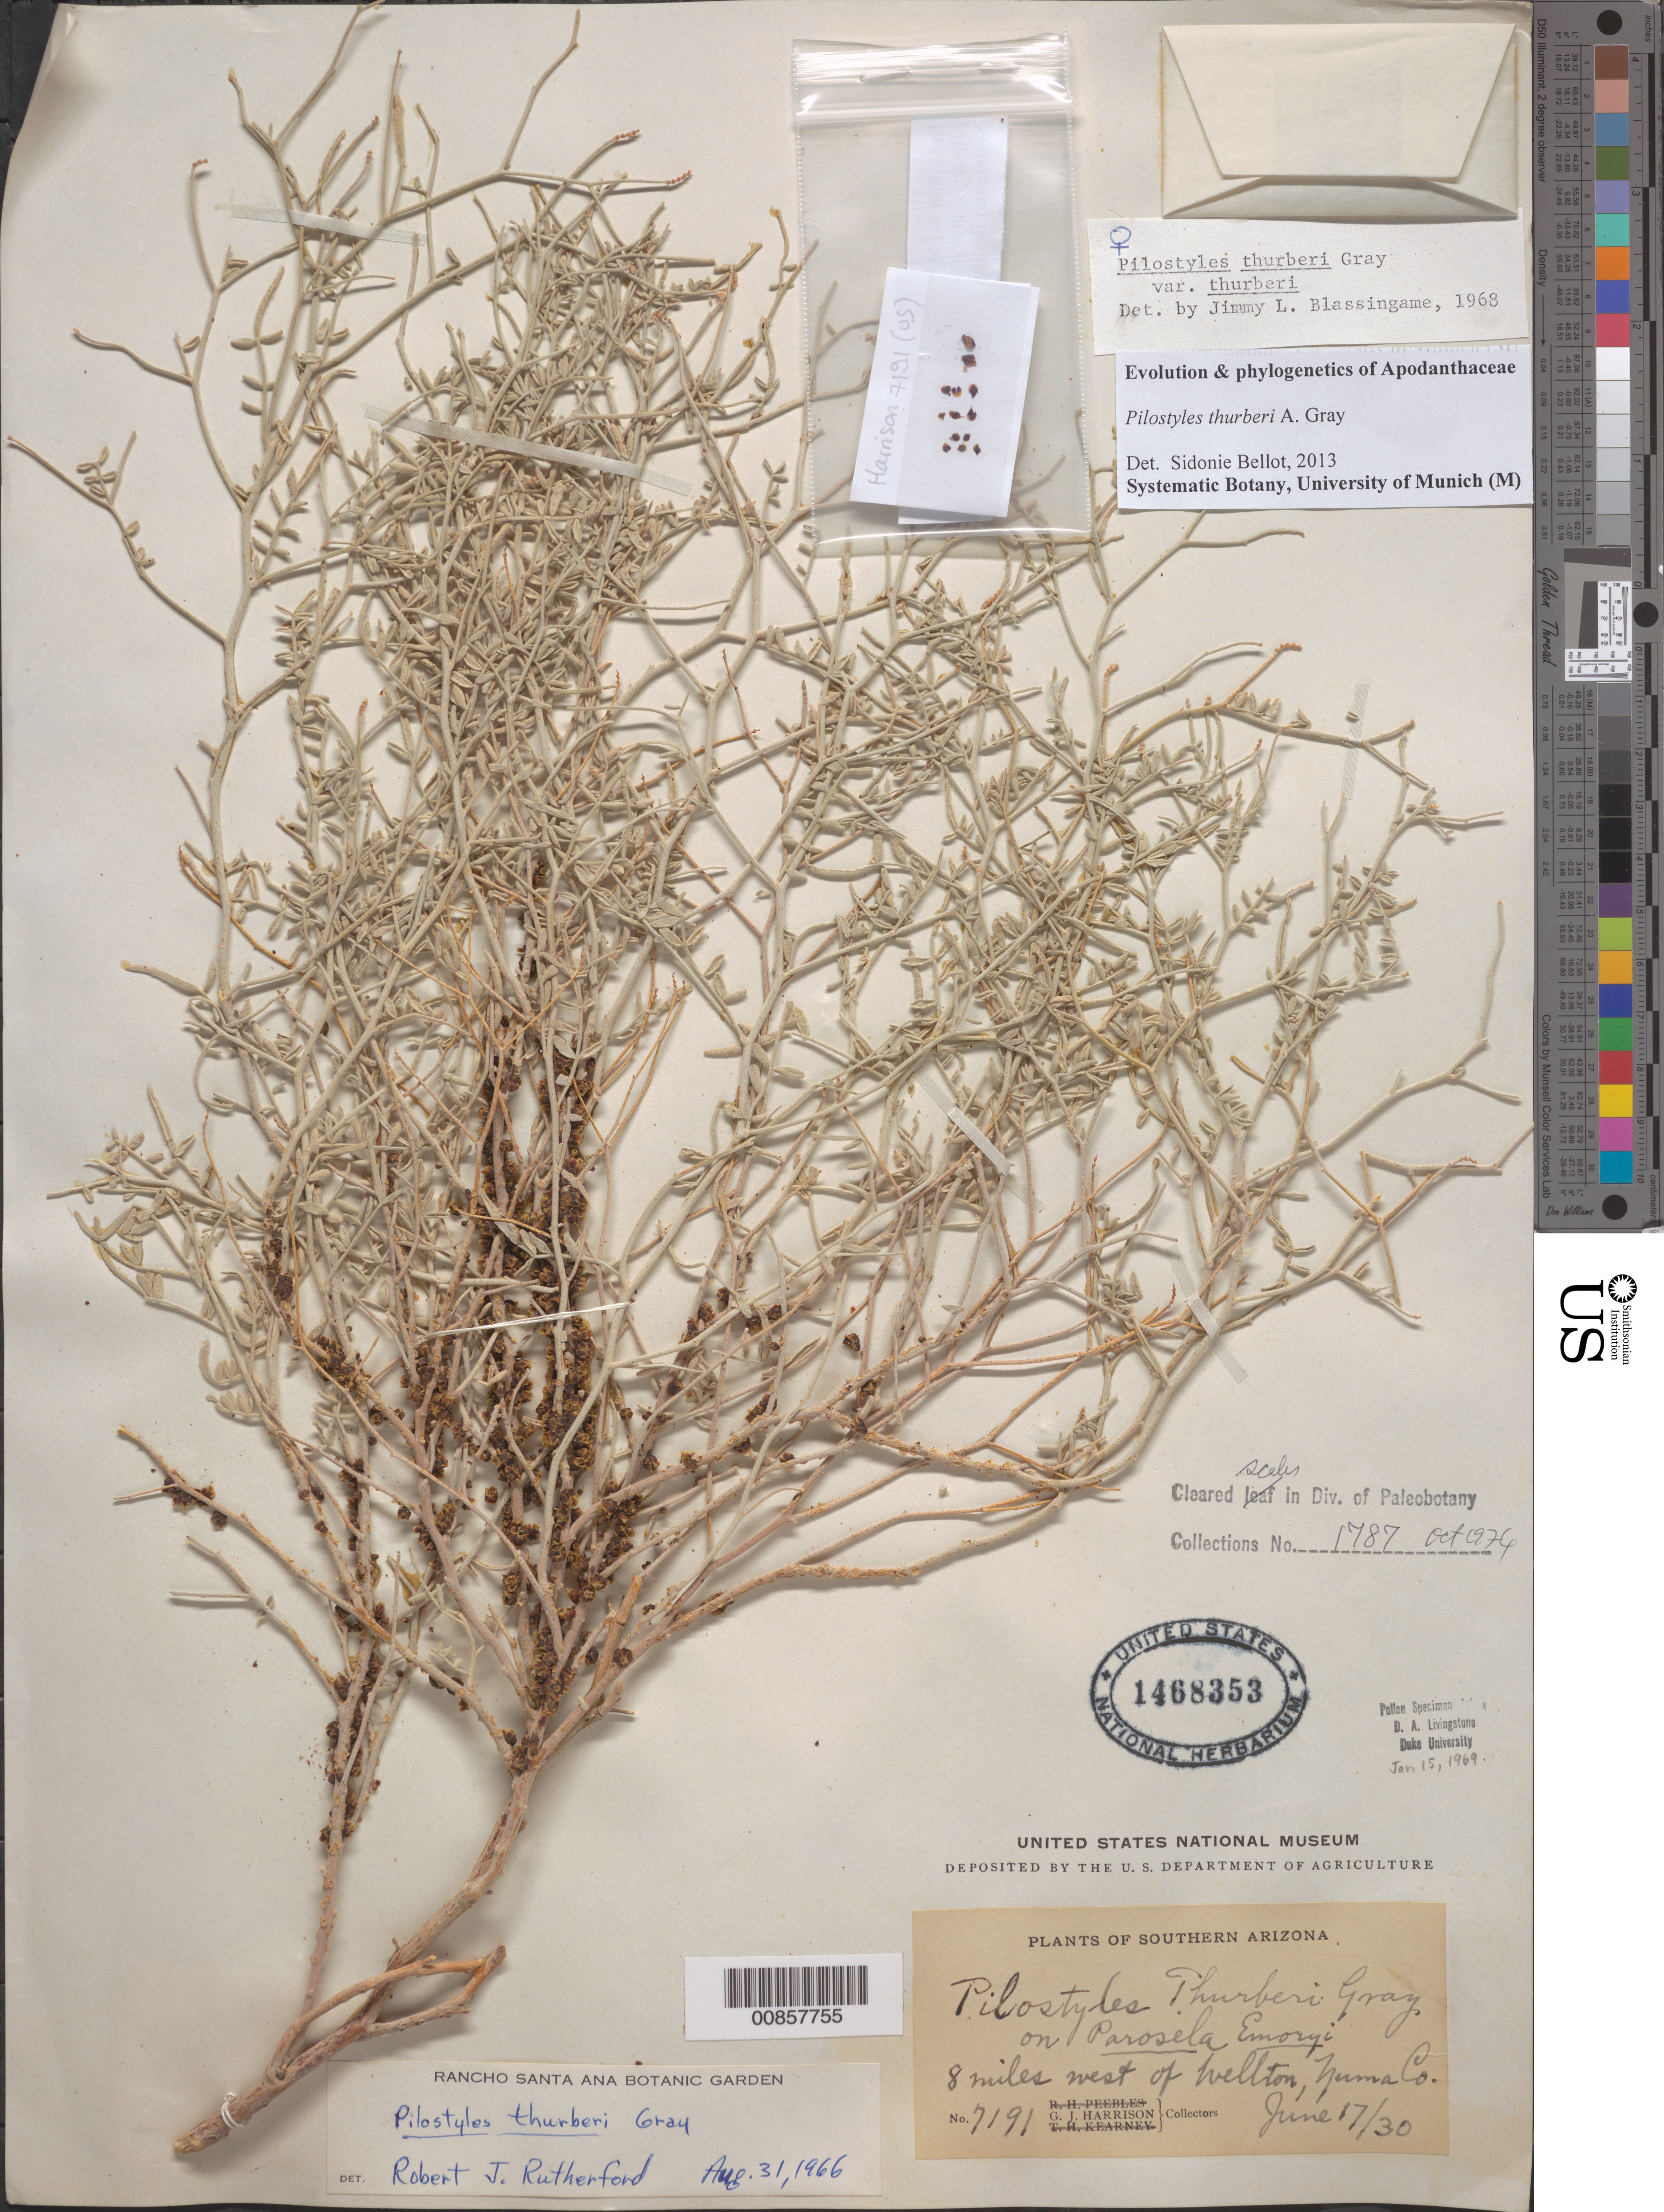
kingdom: Plantae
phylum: Tracheophyta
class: Magnoliopsida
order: Cucurbitales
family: Apodanthaceae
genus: Pilostyles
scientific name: Pilostyles thurberi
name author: A. Gray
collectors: G. J. Harrison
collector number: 7191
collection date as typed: Transcribed d/m/y: 17/6/30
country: United States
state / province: Arizona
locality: Southern Arizona. 8 miles west of Wellton, Yuma Co.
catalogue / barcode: US 1468353